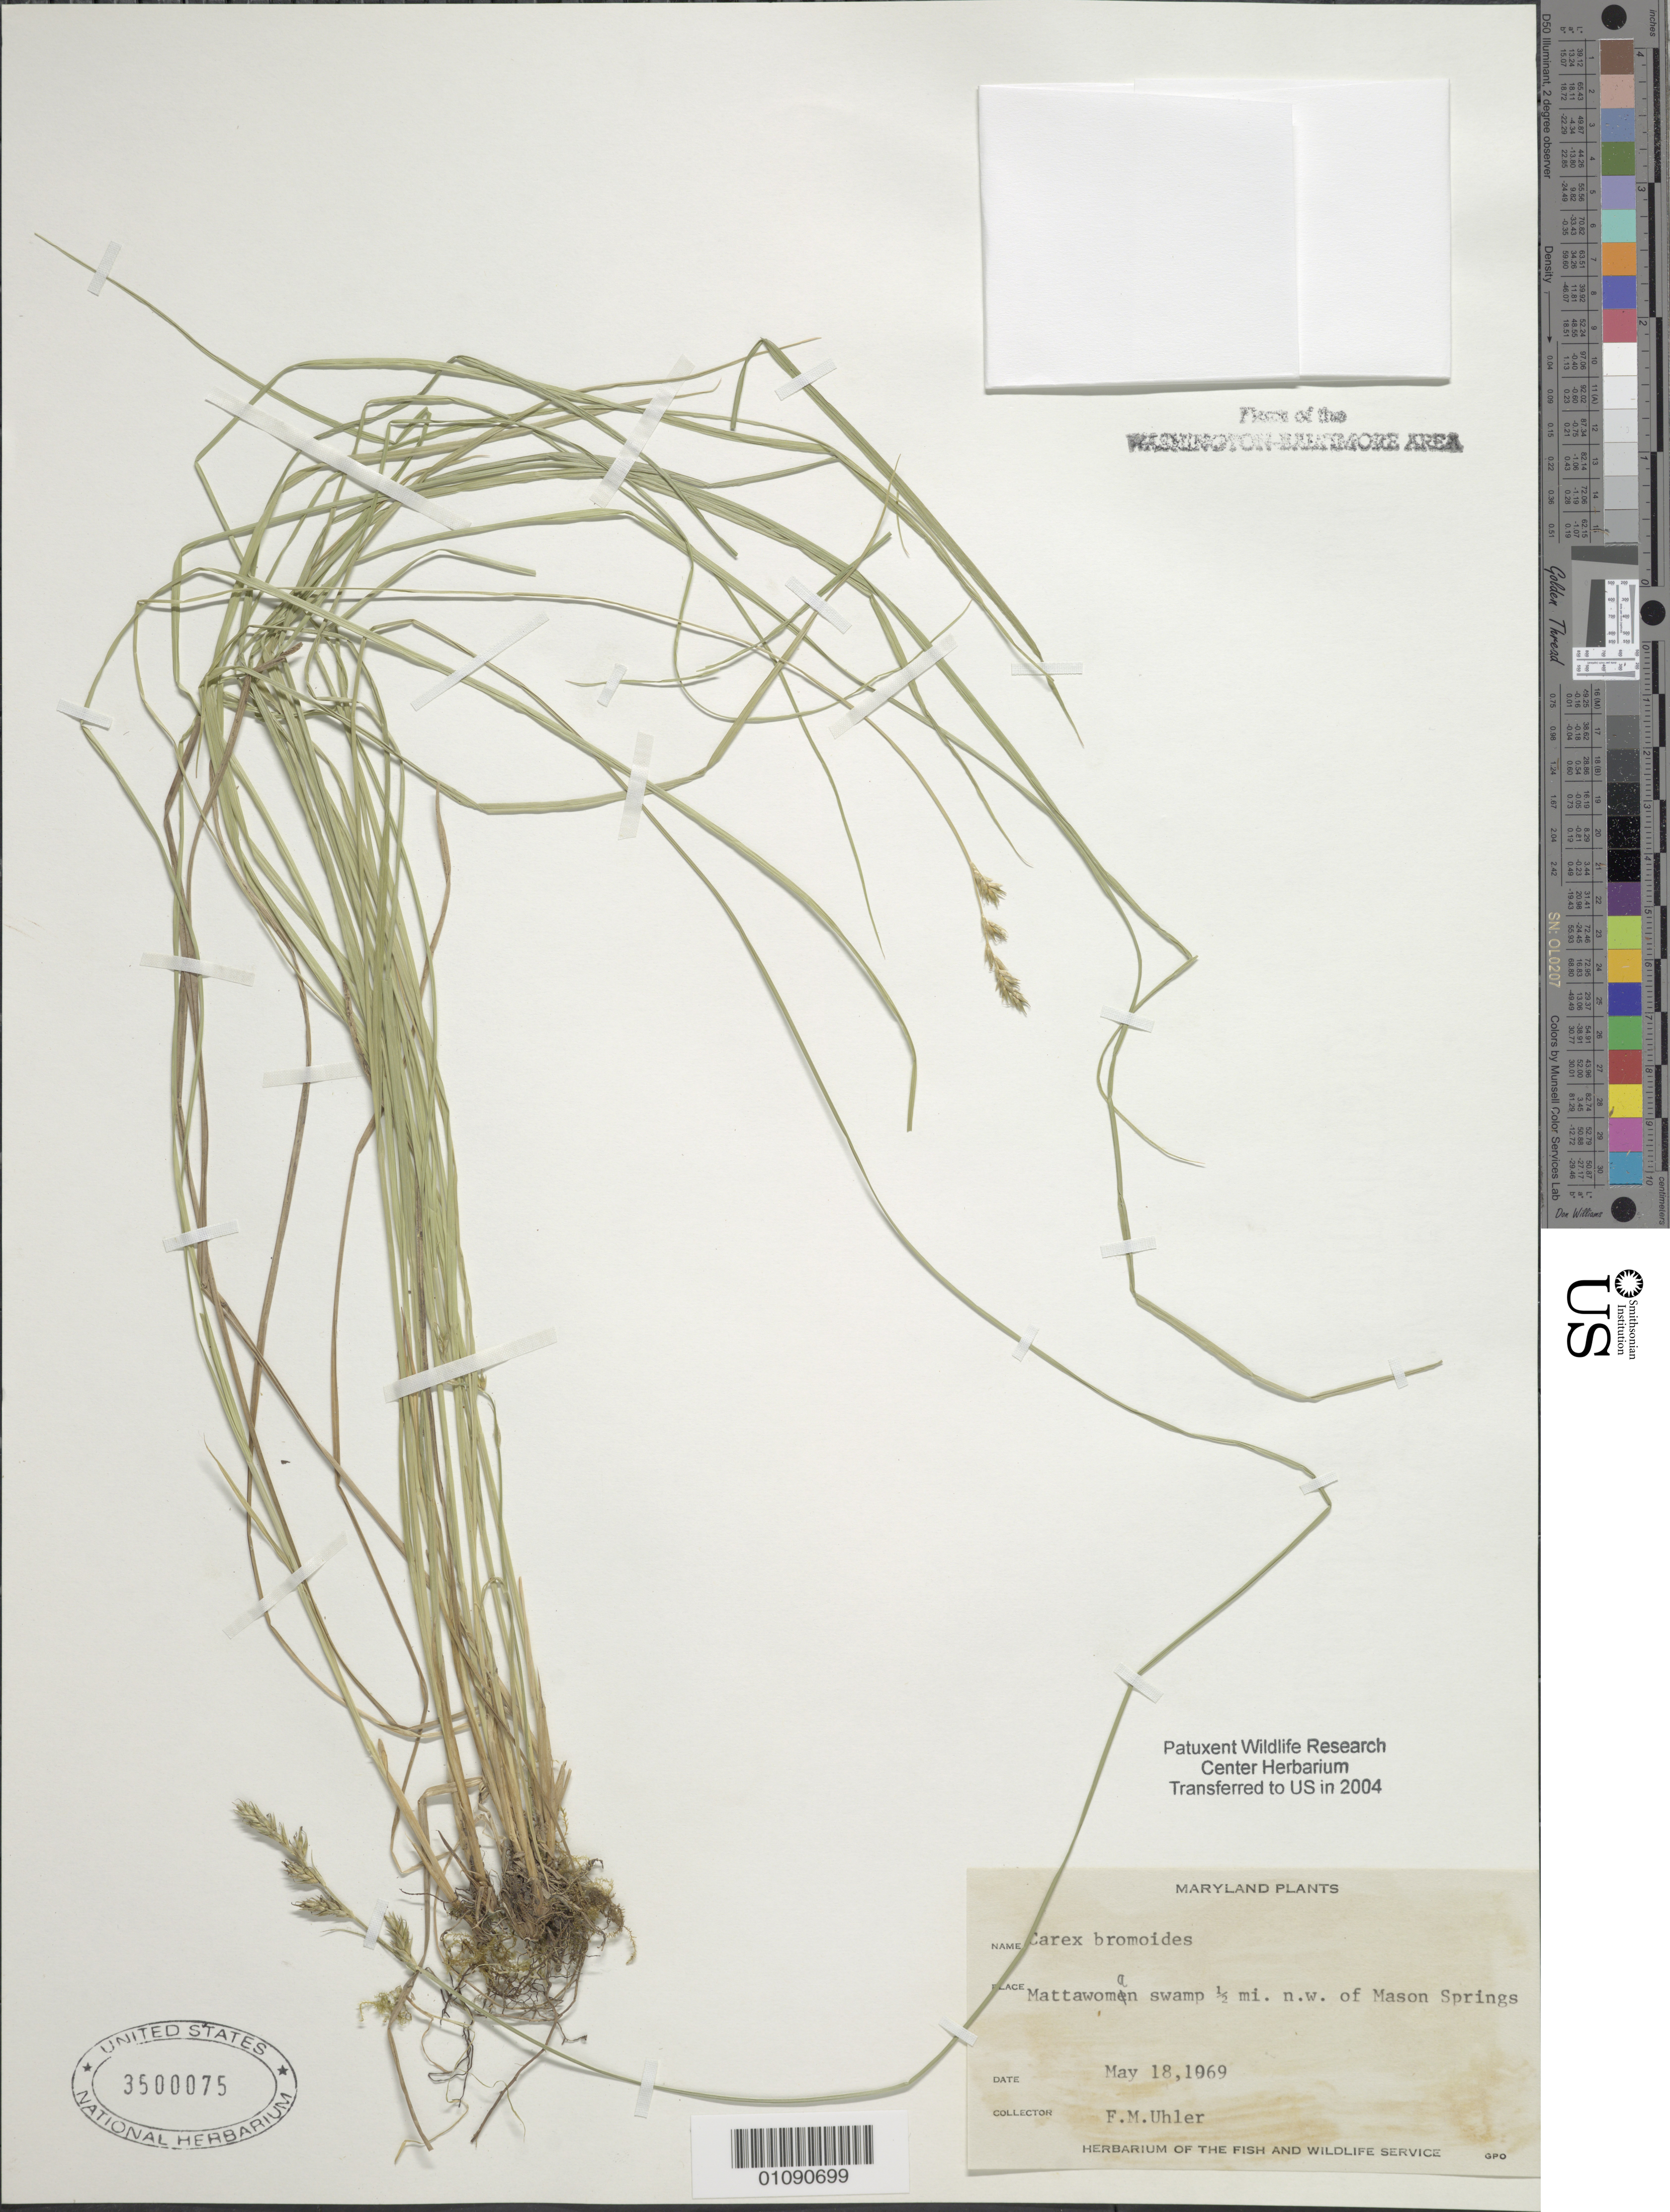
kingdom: Plantae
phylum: Tracheophyta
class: Liliopsida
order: Poales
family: Cyperaceae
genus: Carex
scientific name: Carex bromoides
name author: Willd.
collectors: F. M. Uhler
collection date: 1969-05-18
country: United States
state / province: Maryland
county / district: Charles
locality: Half a mile N.W. of Mason Springs, Mattawoman Swamp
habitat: swamp.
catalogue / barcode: US 3500075